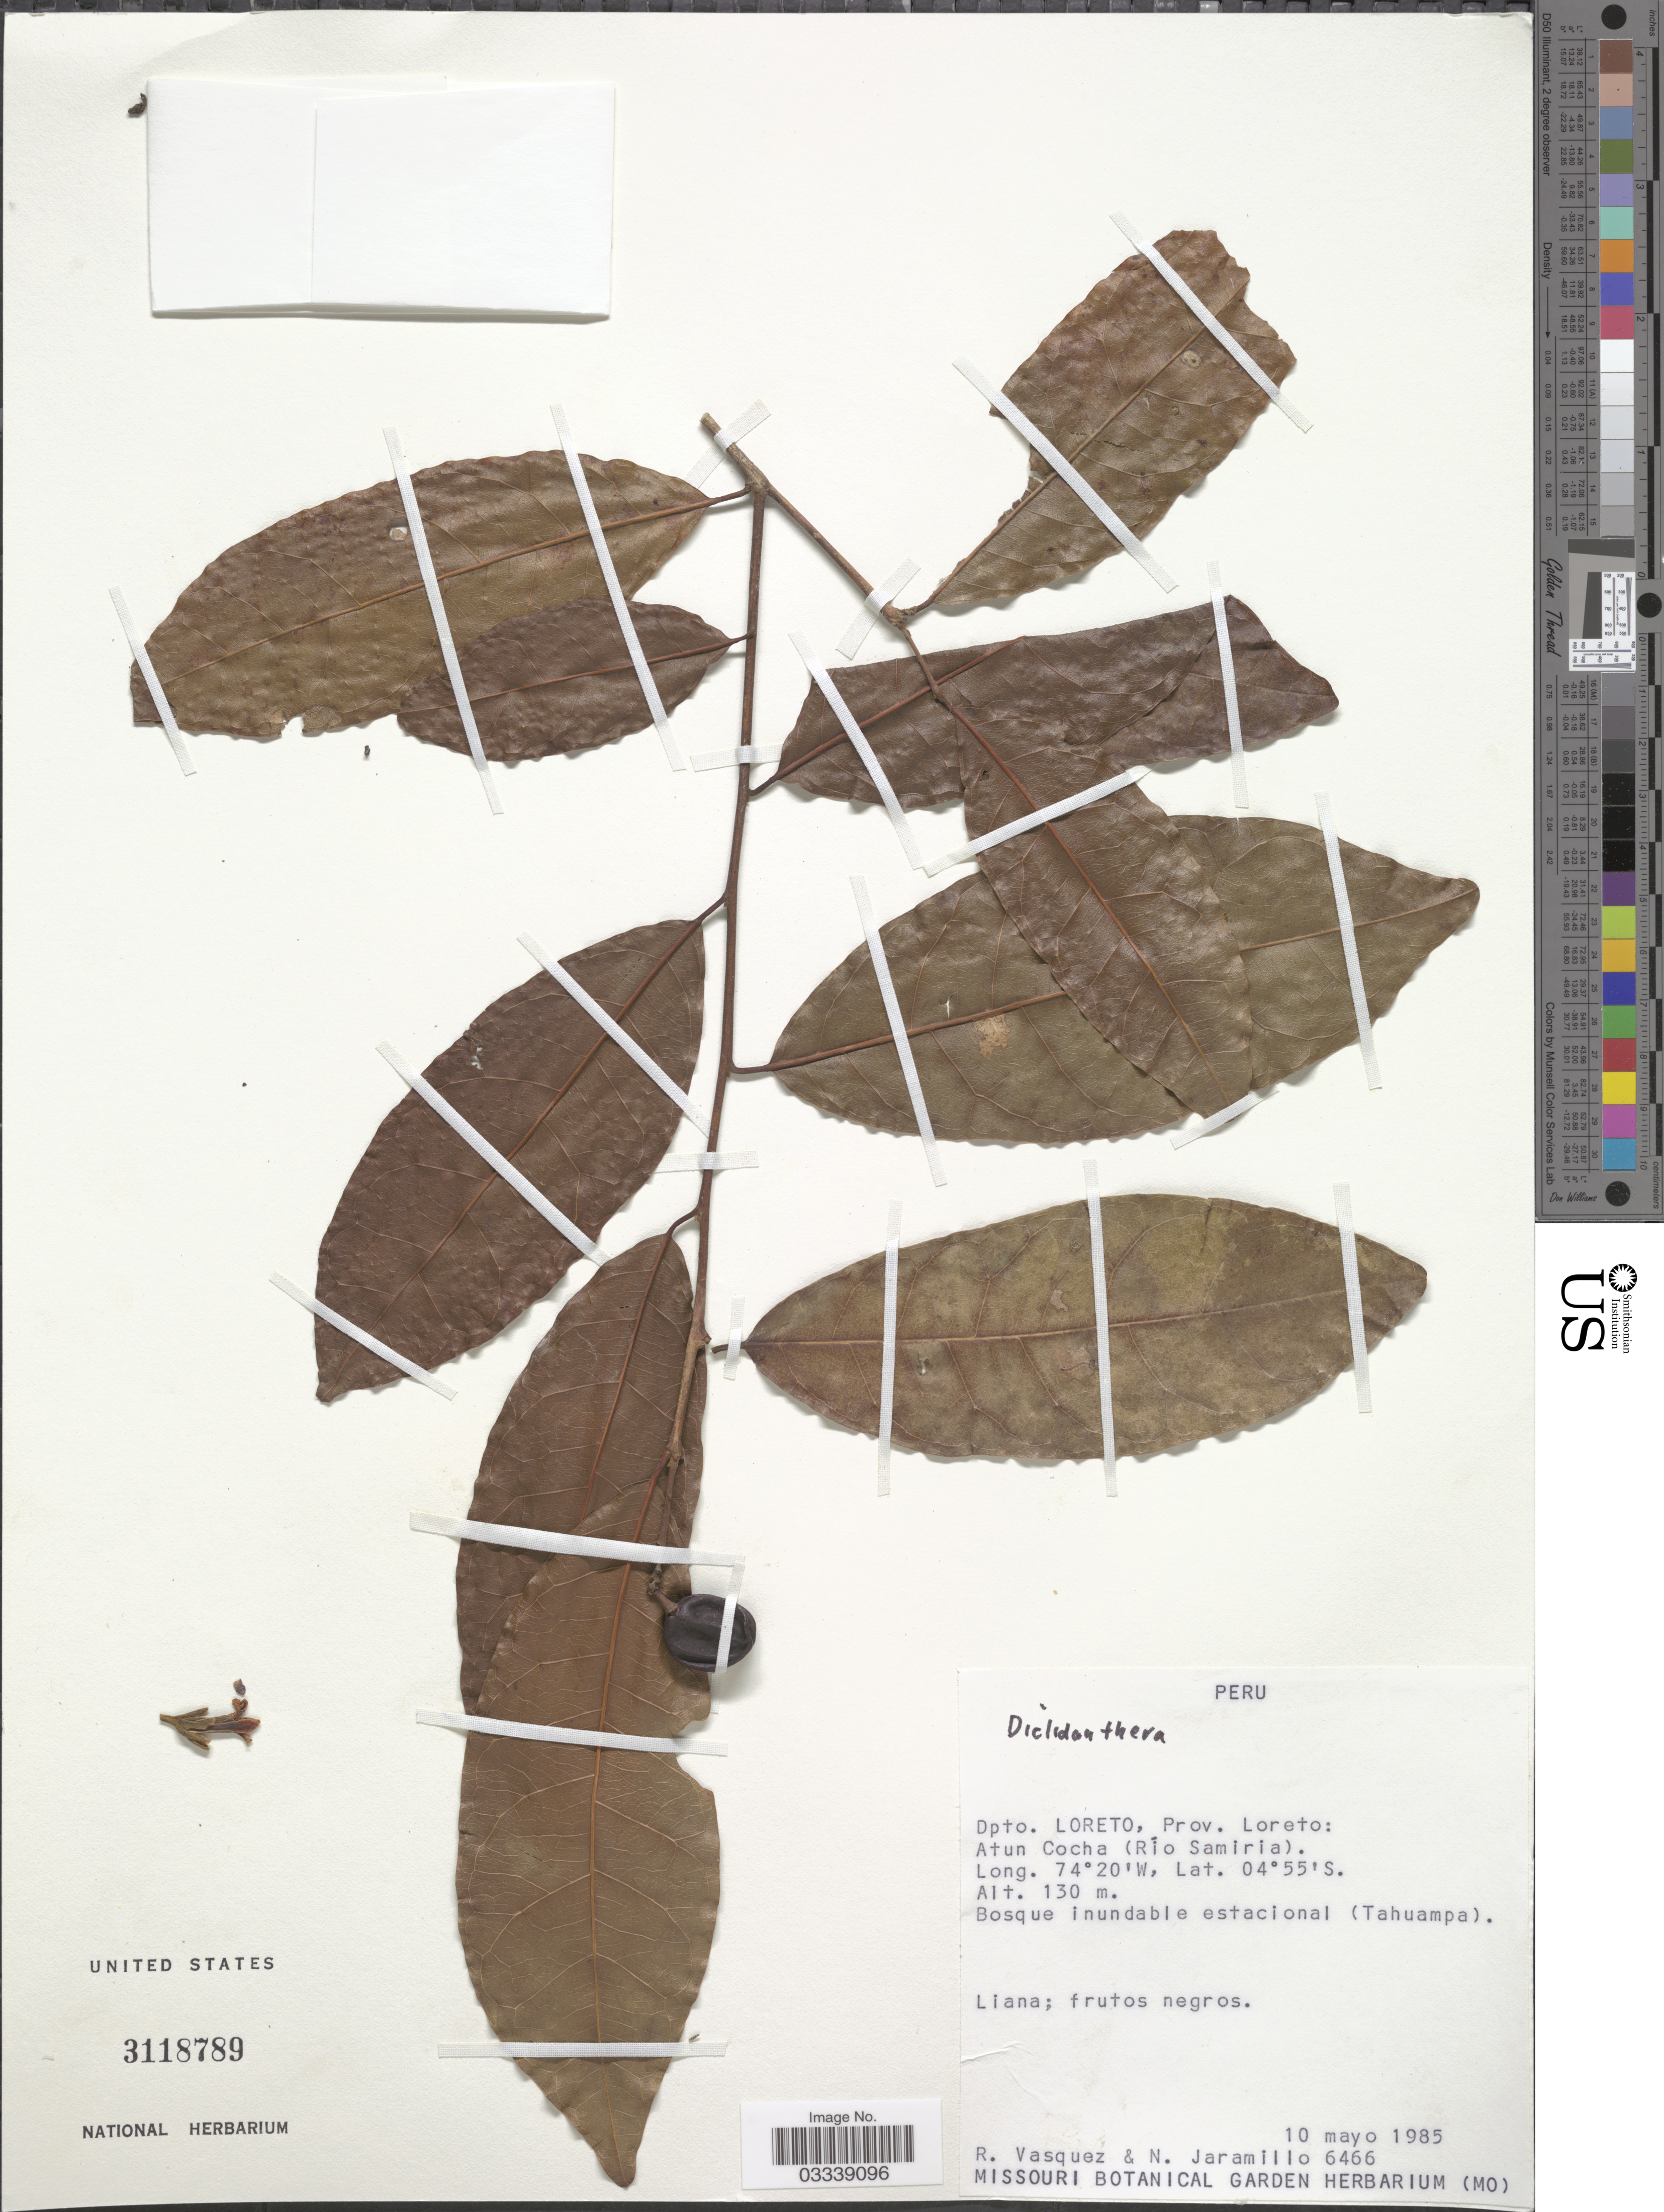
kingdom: Plantae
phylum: Tracheophyta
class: Magnoliopsida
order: Fabales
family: Polygalaceae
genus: Diclidanthera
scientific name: Diclidanthera sp.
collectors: R. Avasquez & N. Jaramillo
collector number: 6466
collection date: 1985-05-10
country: Peru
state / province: Loreto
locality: Dpto. Loreto. Atun Cocha (Río Samiria). Bosque inundable estacional (Tahuampa).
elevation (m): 130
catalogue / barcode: US 3118789